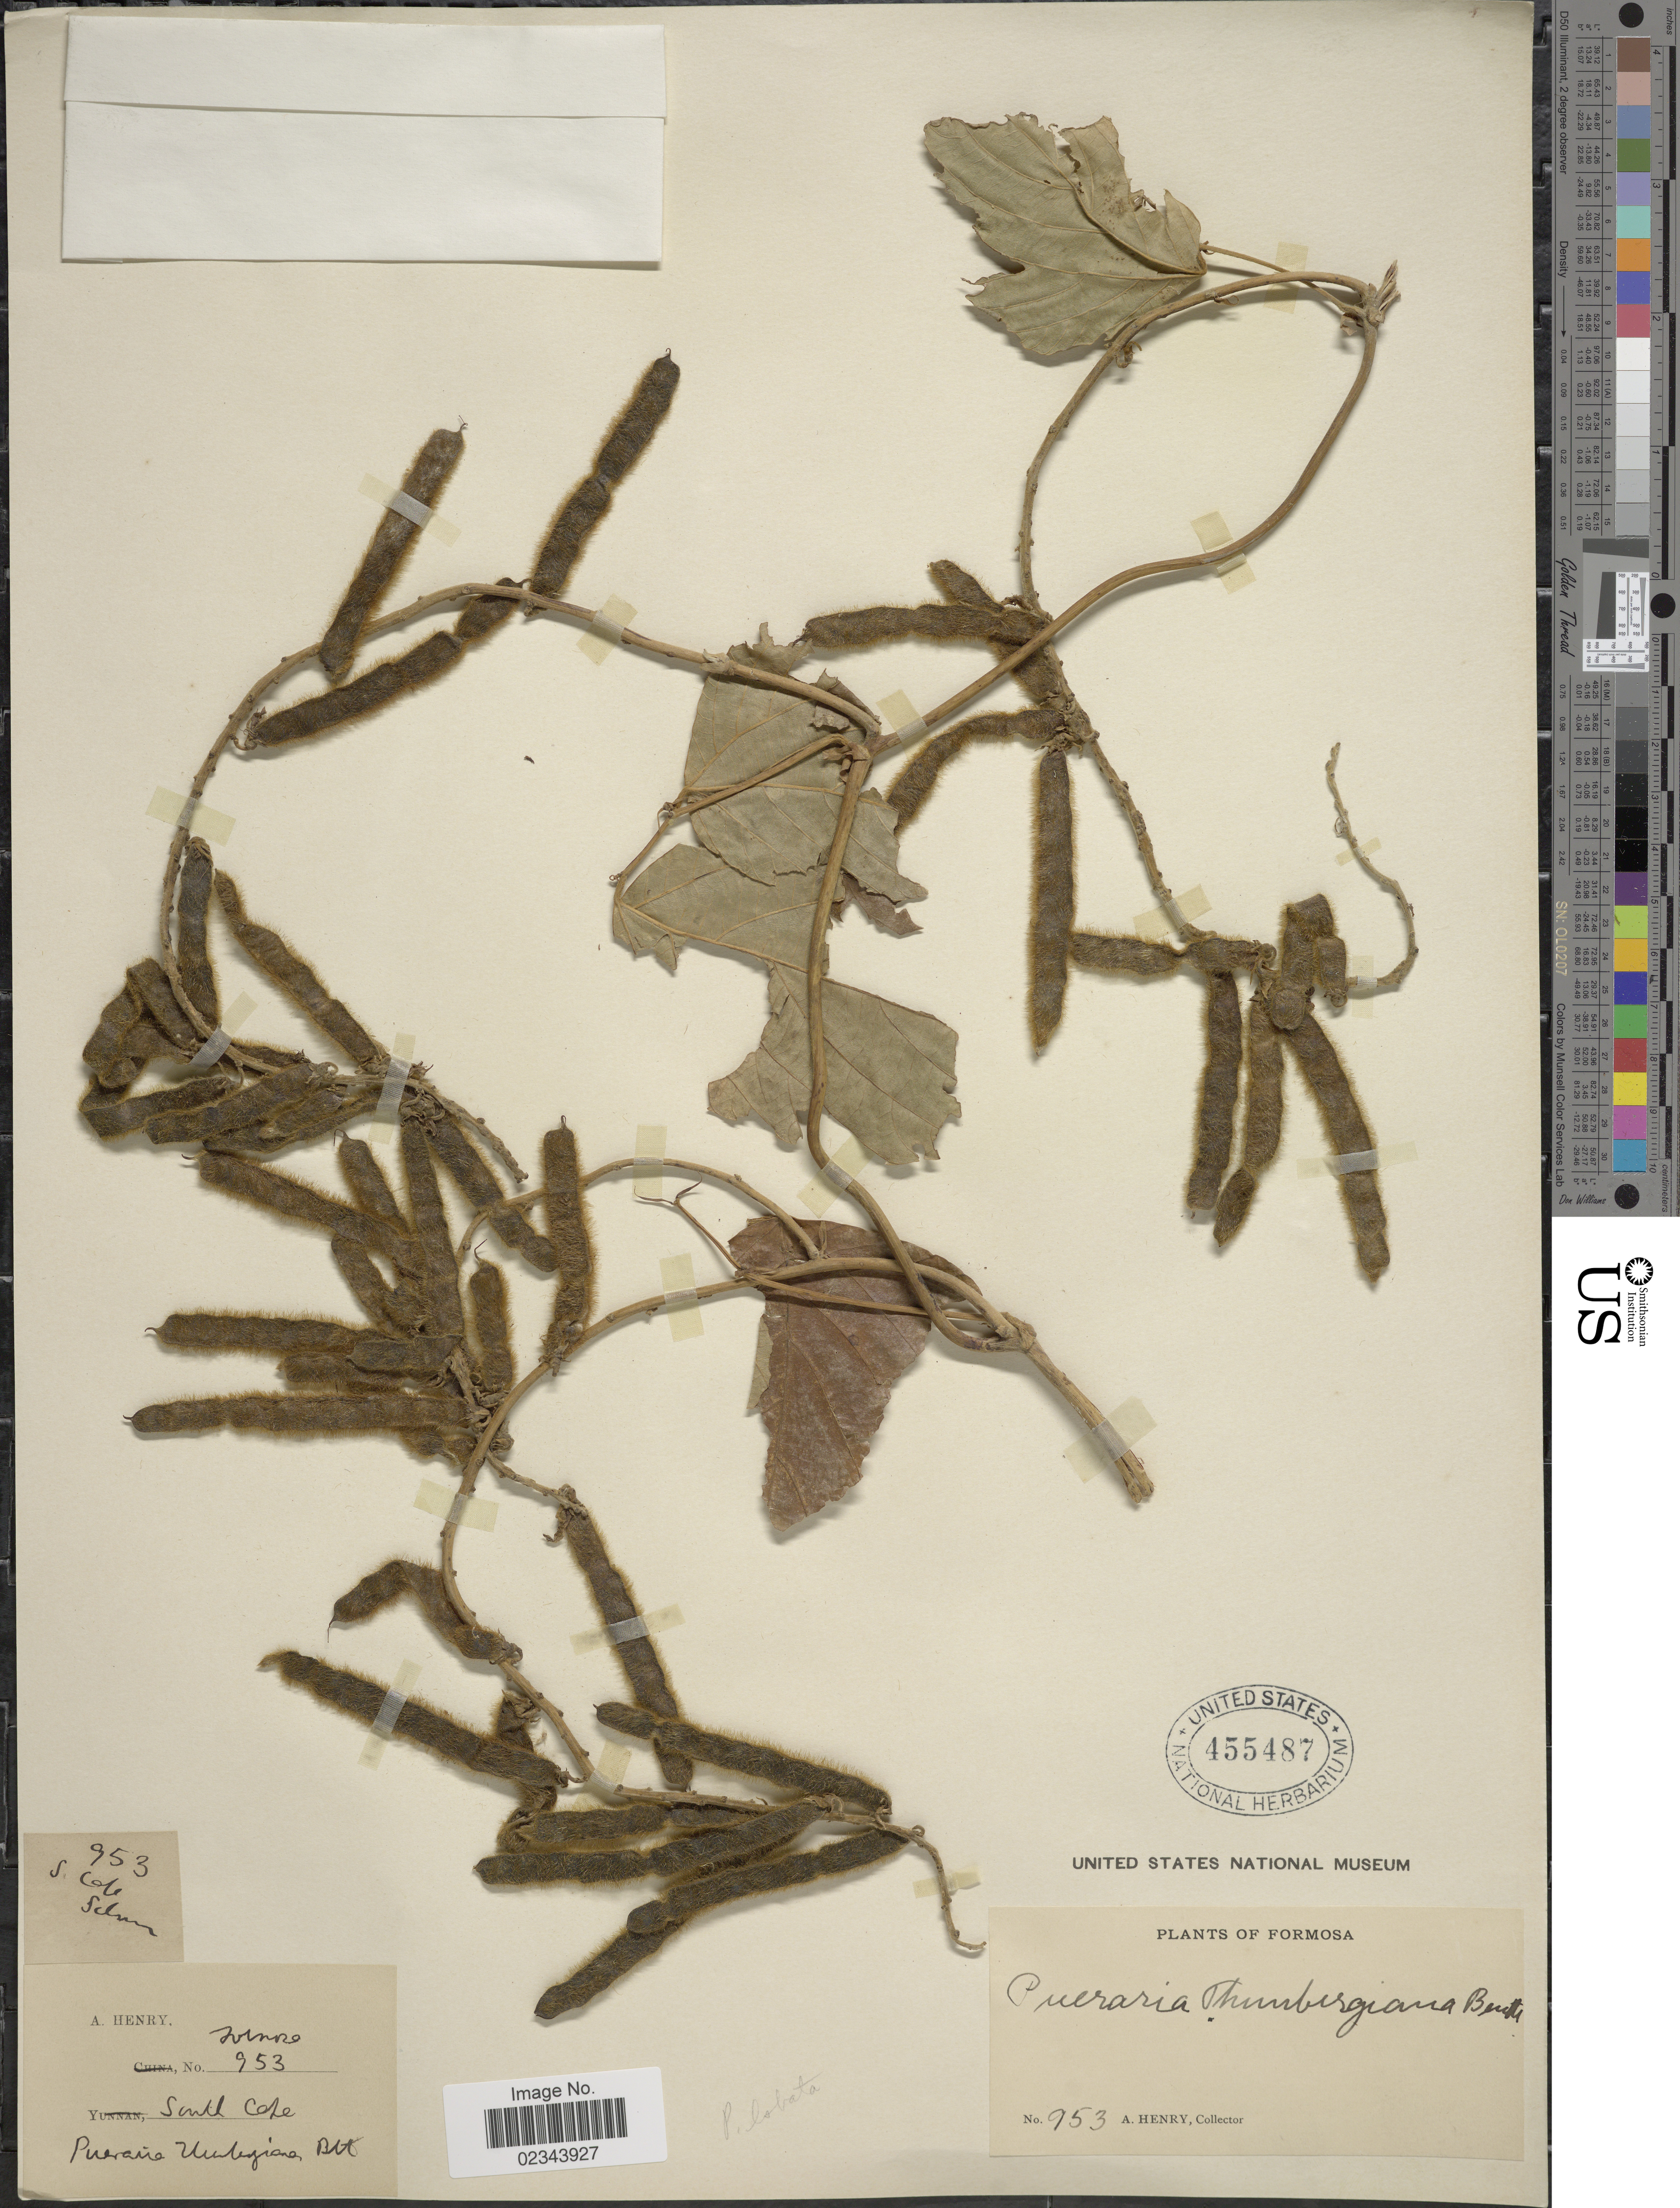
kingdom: Plantae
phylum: Tracheophyta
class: Magnoliopsida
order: Fabales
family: Fabaceae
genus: Pueraria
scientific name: Pueraria lobata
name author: (Willd.) Ohwi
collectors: A. Henry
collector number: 953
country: Taiwan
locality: Formosa, South Cape, Schmuser.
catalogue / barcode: US 455487